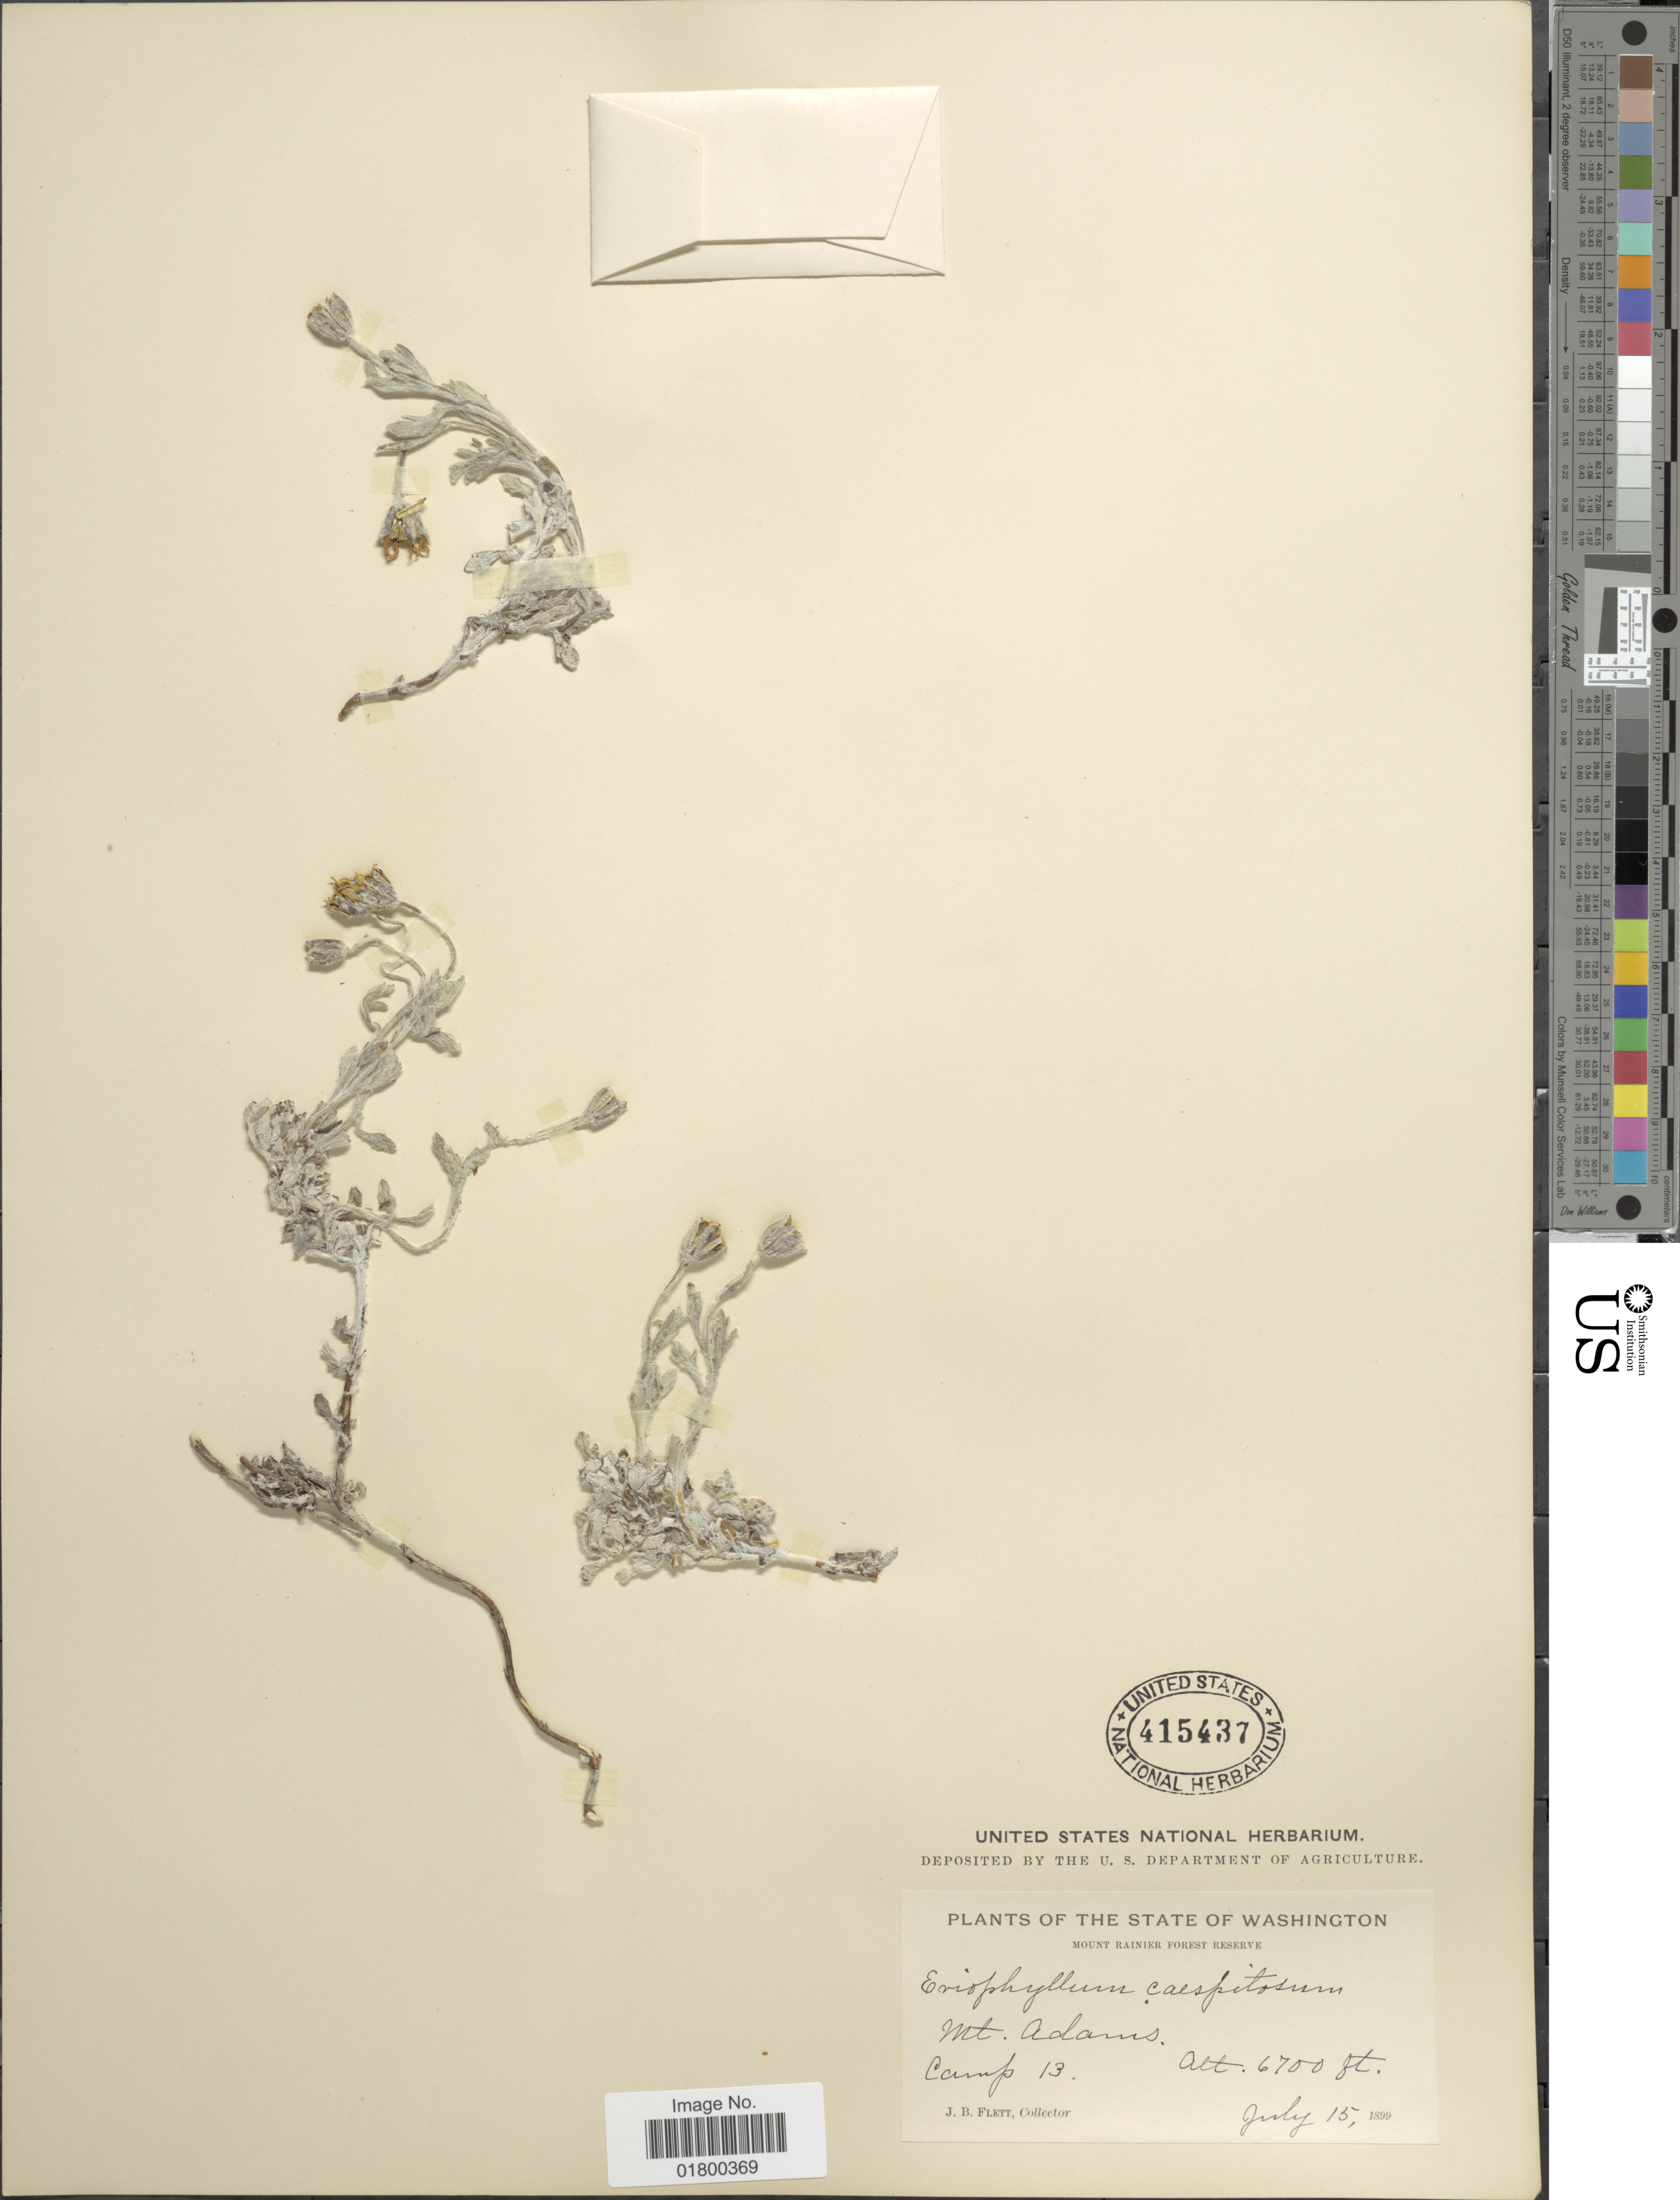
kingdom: Plantae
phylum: Tracheophyta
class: Magnoliopsida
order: Asterales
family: Asteraceae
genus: Eriophyllum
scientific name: Eriophyllum lanatum var. lanatum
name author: (Pursh) J. Forbes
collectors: J. Flett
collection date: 1899-07-15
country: United States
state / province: Washington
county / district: Yakima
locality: The State of Washington, Mt. Adams, Camp 13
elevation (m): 2042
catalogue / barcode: US 415437